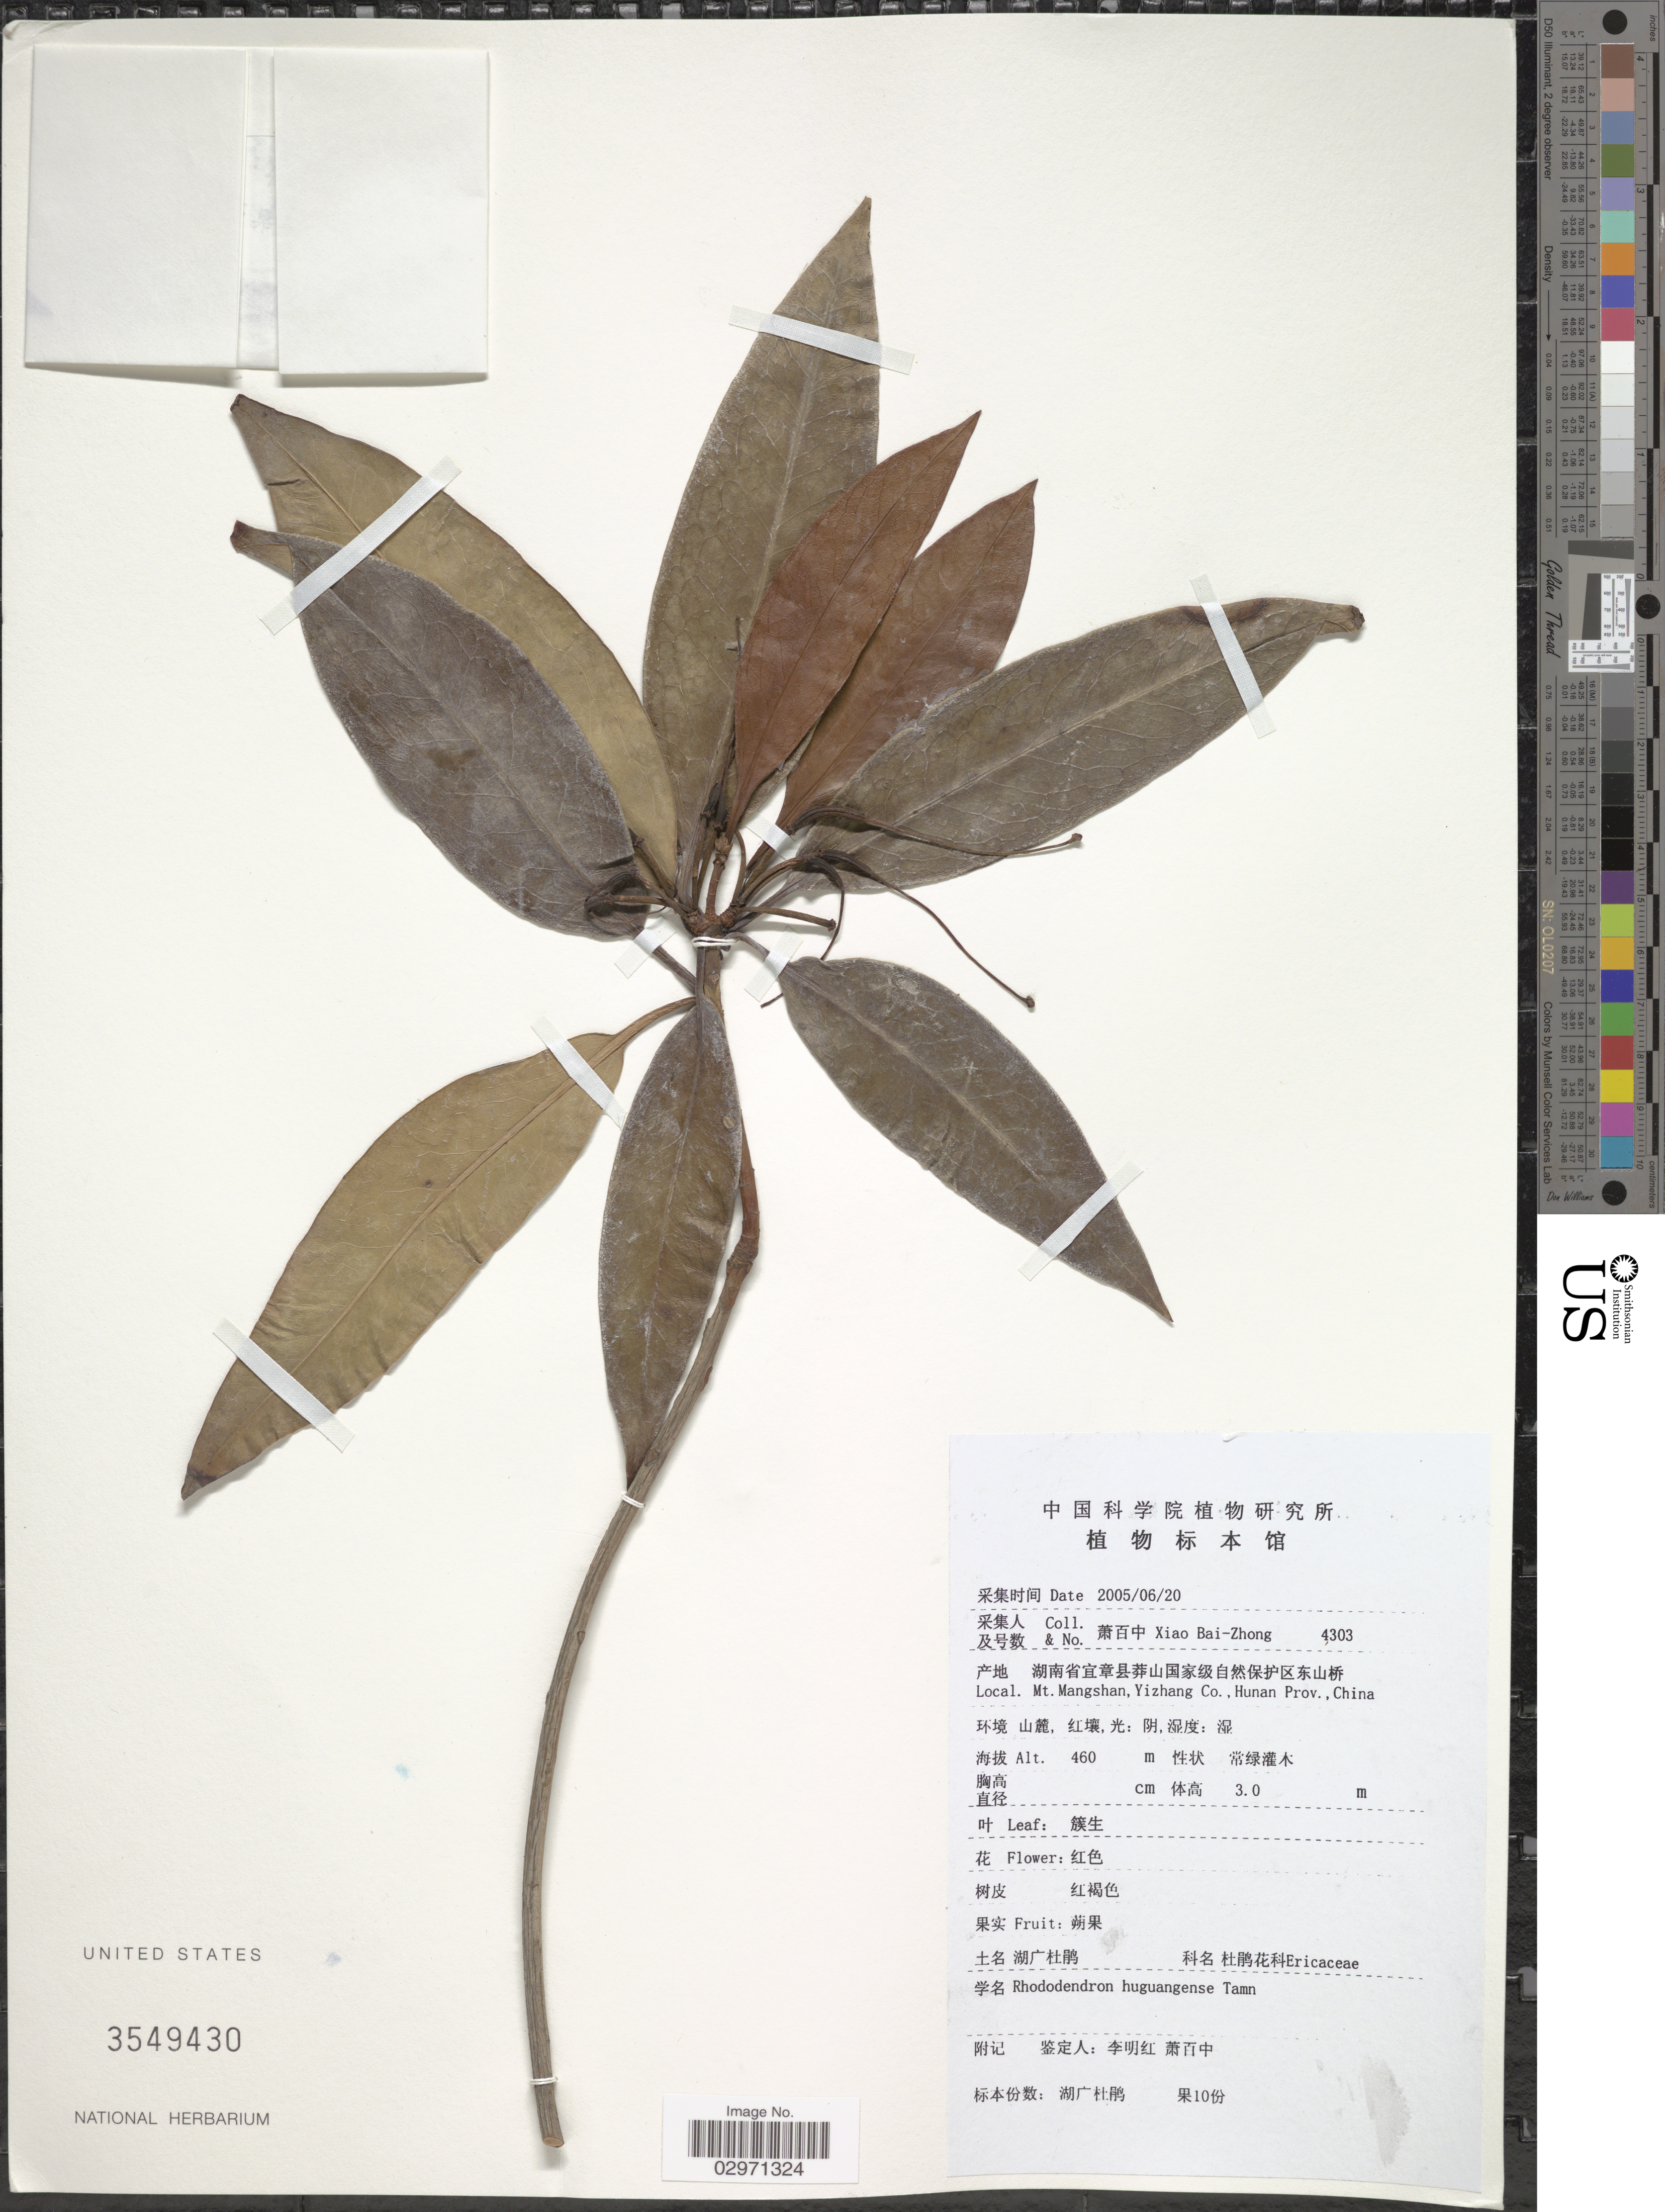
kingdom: Plantae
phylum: Tracheophyta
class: Magnoliopsida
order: Ericales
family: Ericaceae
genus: Rhododendron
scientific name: Rhododendron huguangense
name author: P.C. Tam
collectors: B. Z. Xiao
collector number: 4303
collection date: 2005-06-20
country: China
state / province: Hunan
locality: Mt. Mangshan, Yizhang Co.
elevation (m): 460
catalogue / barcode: US 3549430